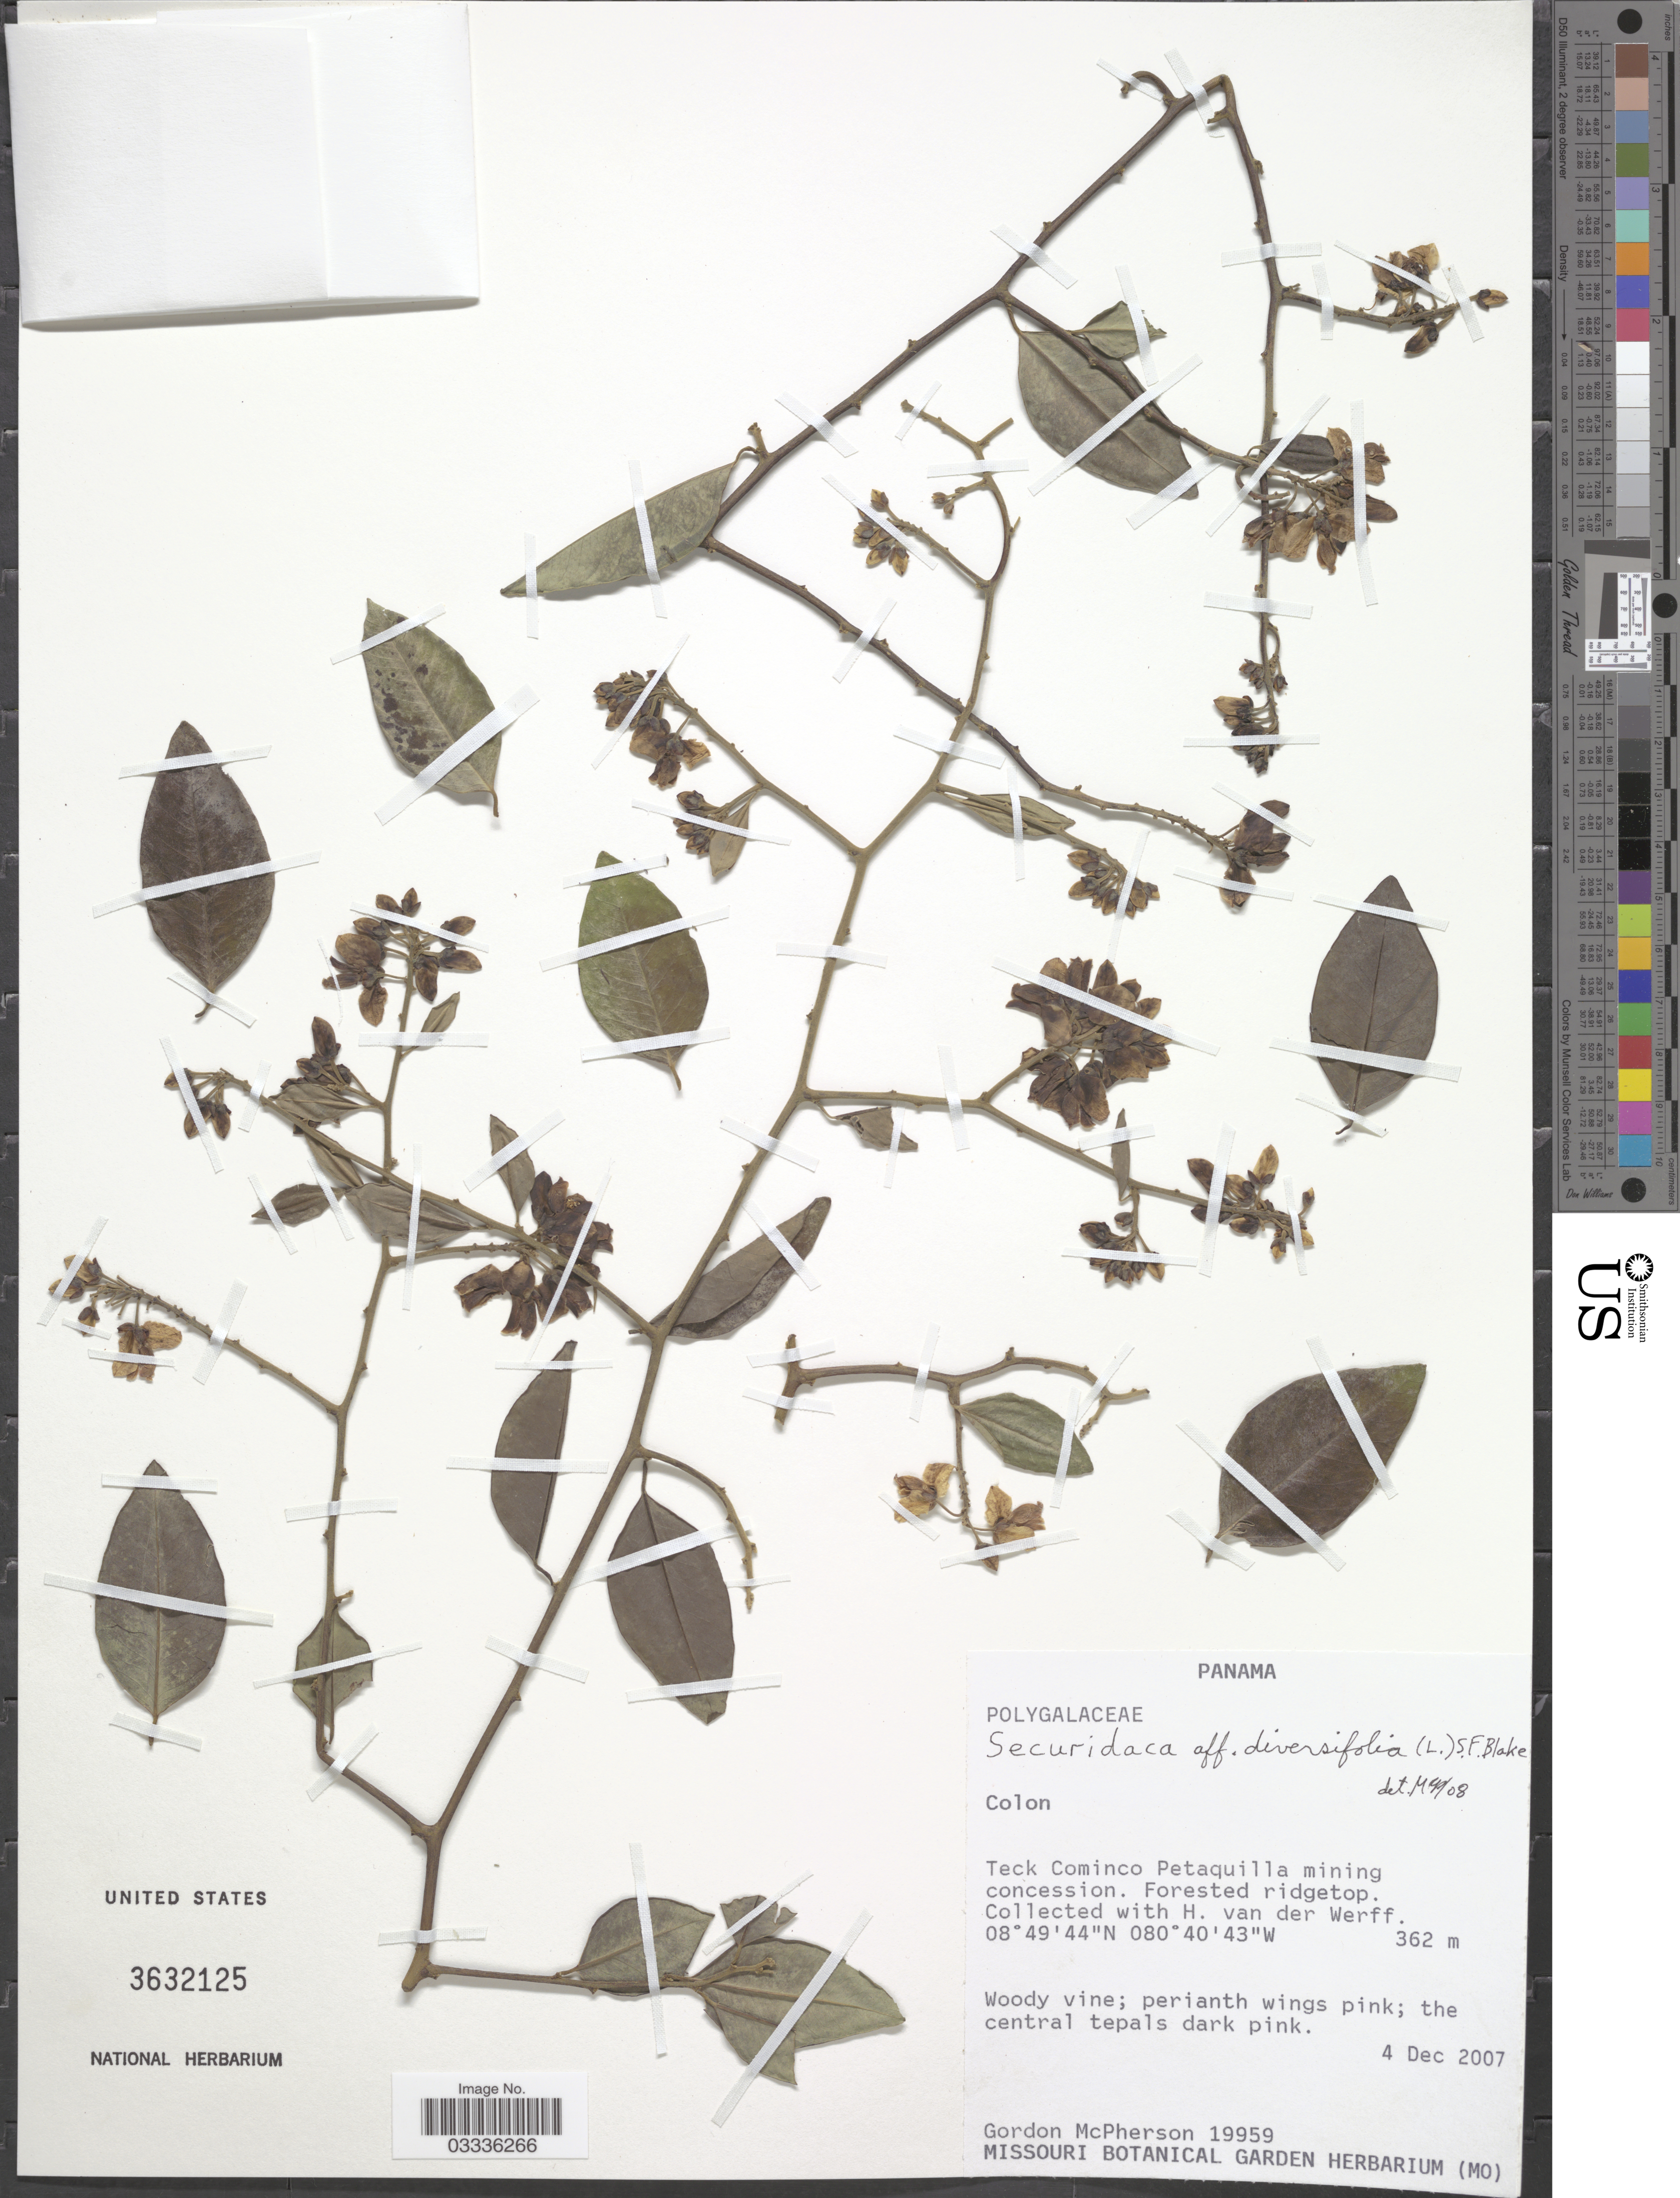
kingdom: Plantae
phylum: Tracheophyta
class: Magnoliopsida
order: Fabales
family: Polygalaceae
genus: Securidaca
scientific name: Securidaca diversifolia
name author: (L.) S.F. Blake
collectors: G. McPherson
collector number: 19959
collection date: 2007-12-04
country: Panama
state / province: Colón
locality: Teck Cominco Petaquilla mining concession.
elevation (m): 362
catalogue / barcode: US 3632125